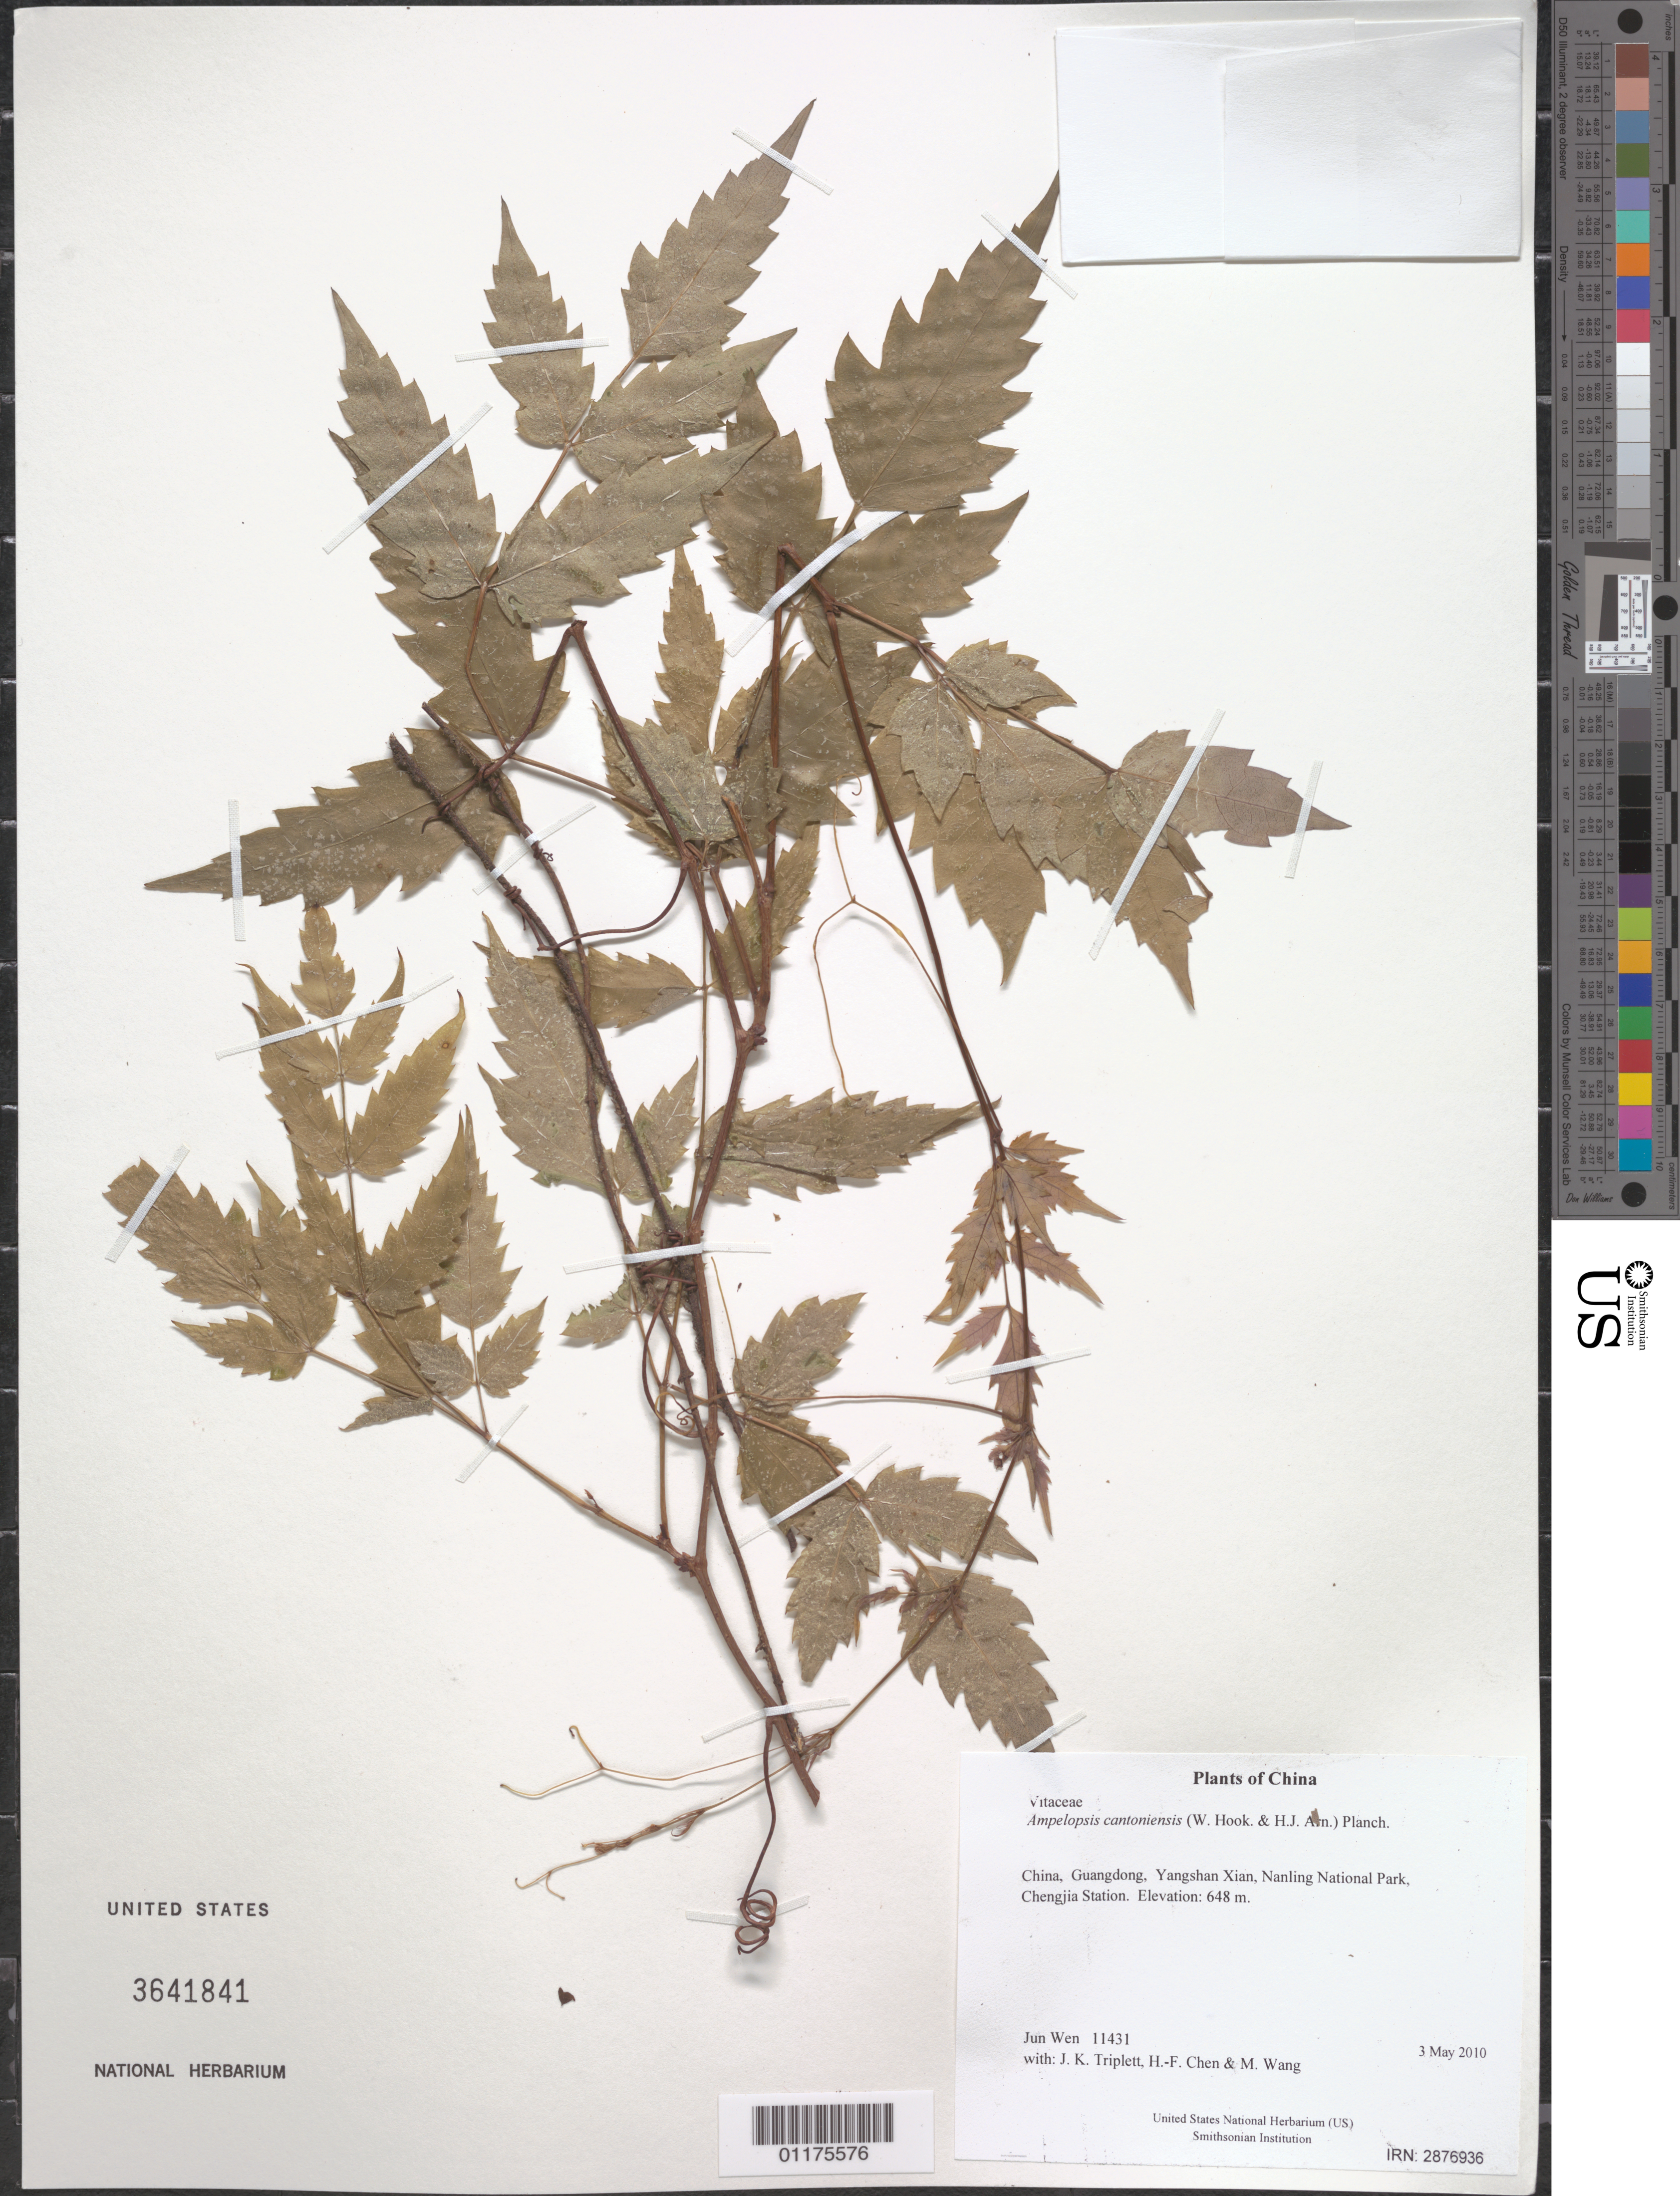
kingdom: Plantae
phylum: Tracheophyta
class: Magnoliopsida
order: Vitales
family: Vitaceae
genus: Ampelopsis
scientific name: Ampelopsis cantoniensis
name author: (W. Hook. & H.J. Arn.) Planch.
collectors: J. Wen, J. K. Triplett, H.-F. Chen & M. Wang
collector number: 11431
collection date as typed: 3 May 2010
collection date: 2010-05-03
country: China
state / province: Guangdong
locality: Yangshan Xian, Nanling National Park, Chengjia Station.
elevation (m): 648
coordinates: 24 45.624 N, 112 53.497 E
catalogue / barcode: US 3641841